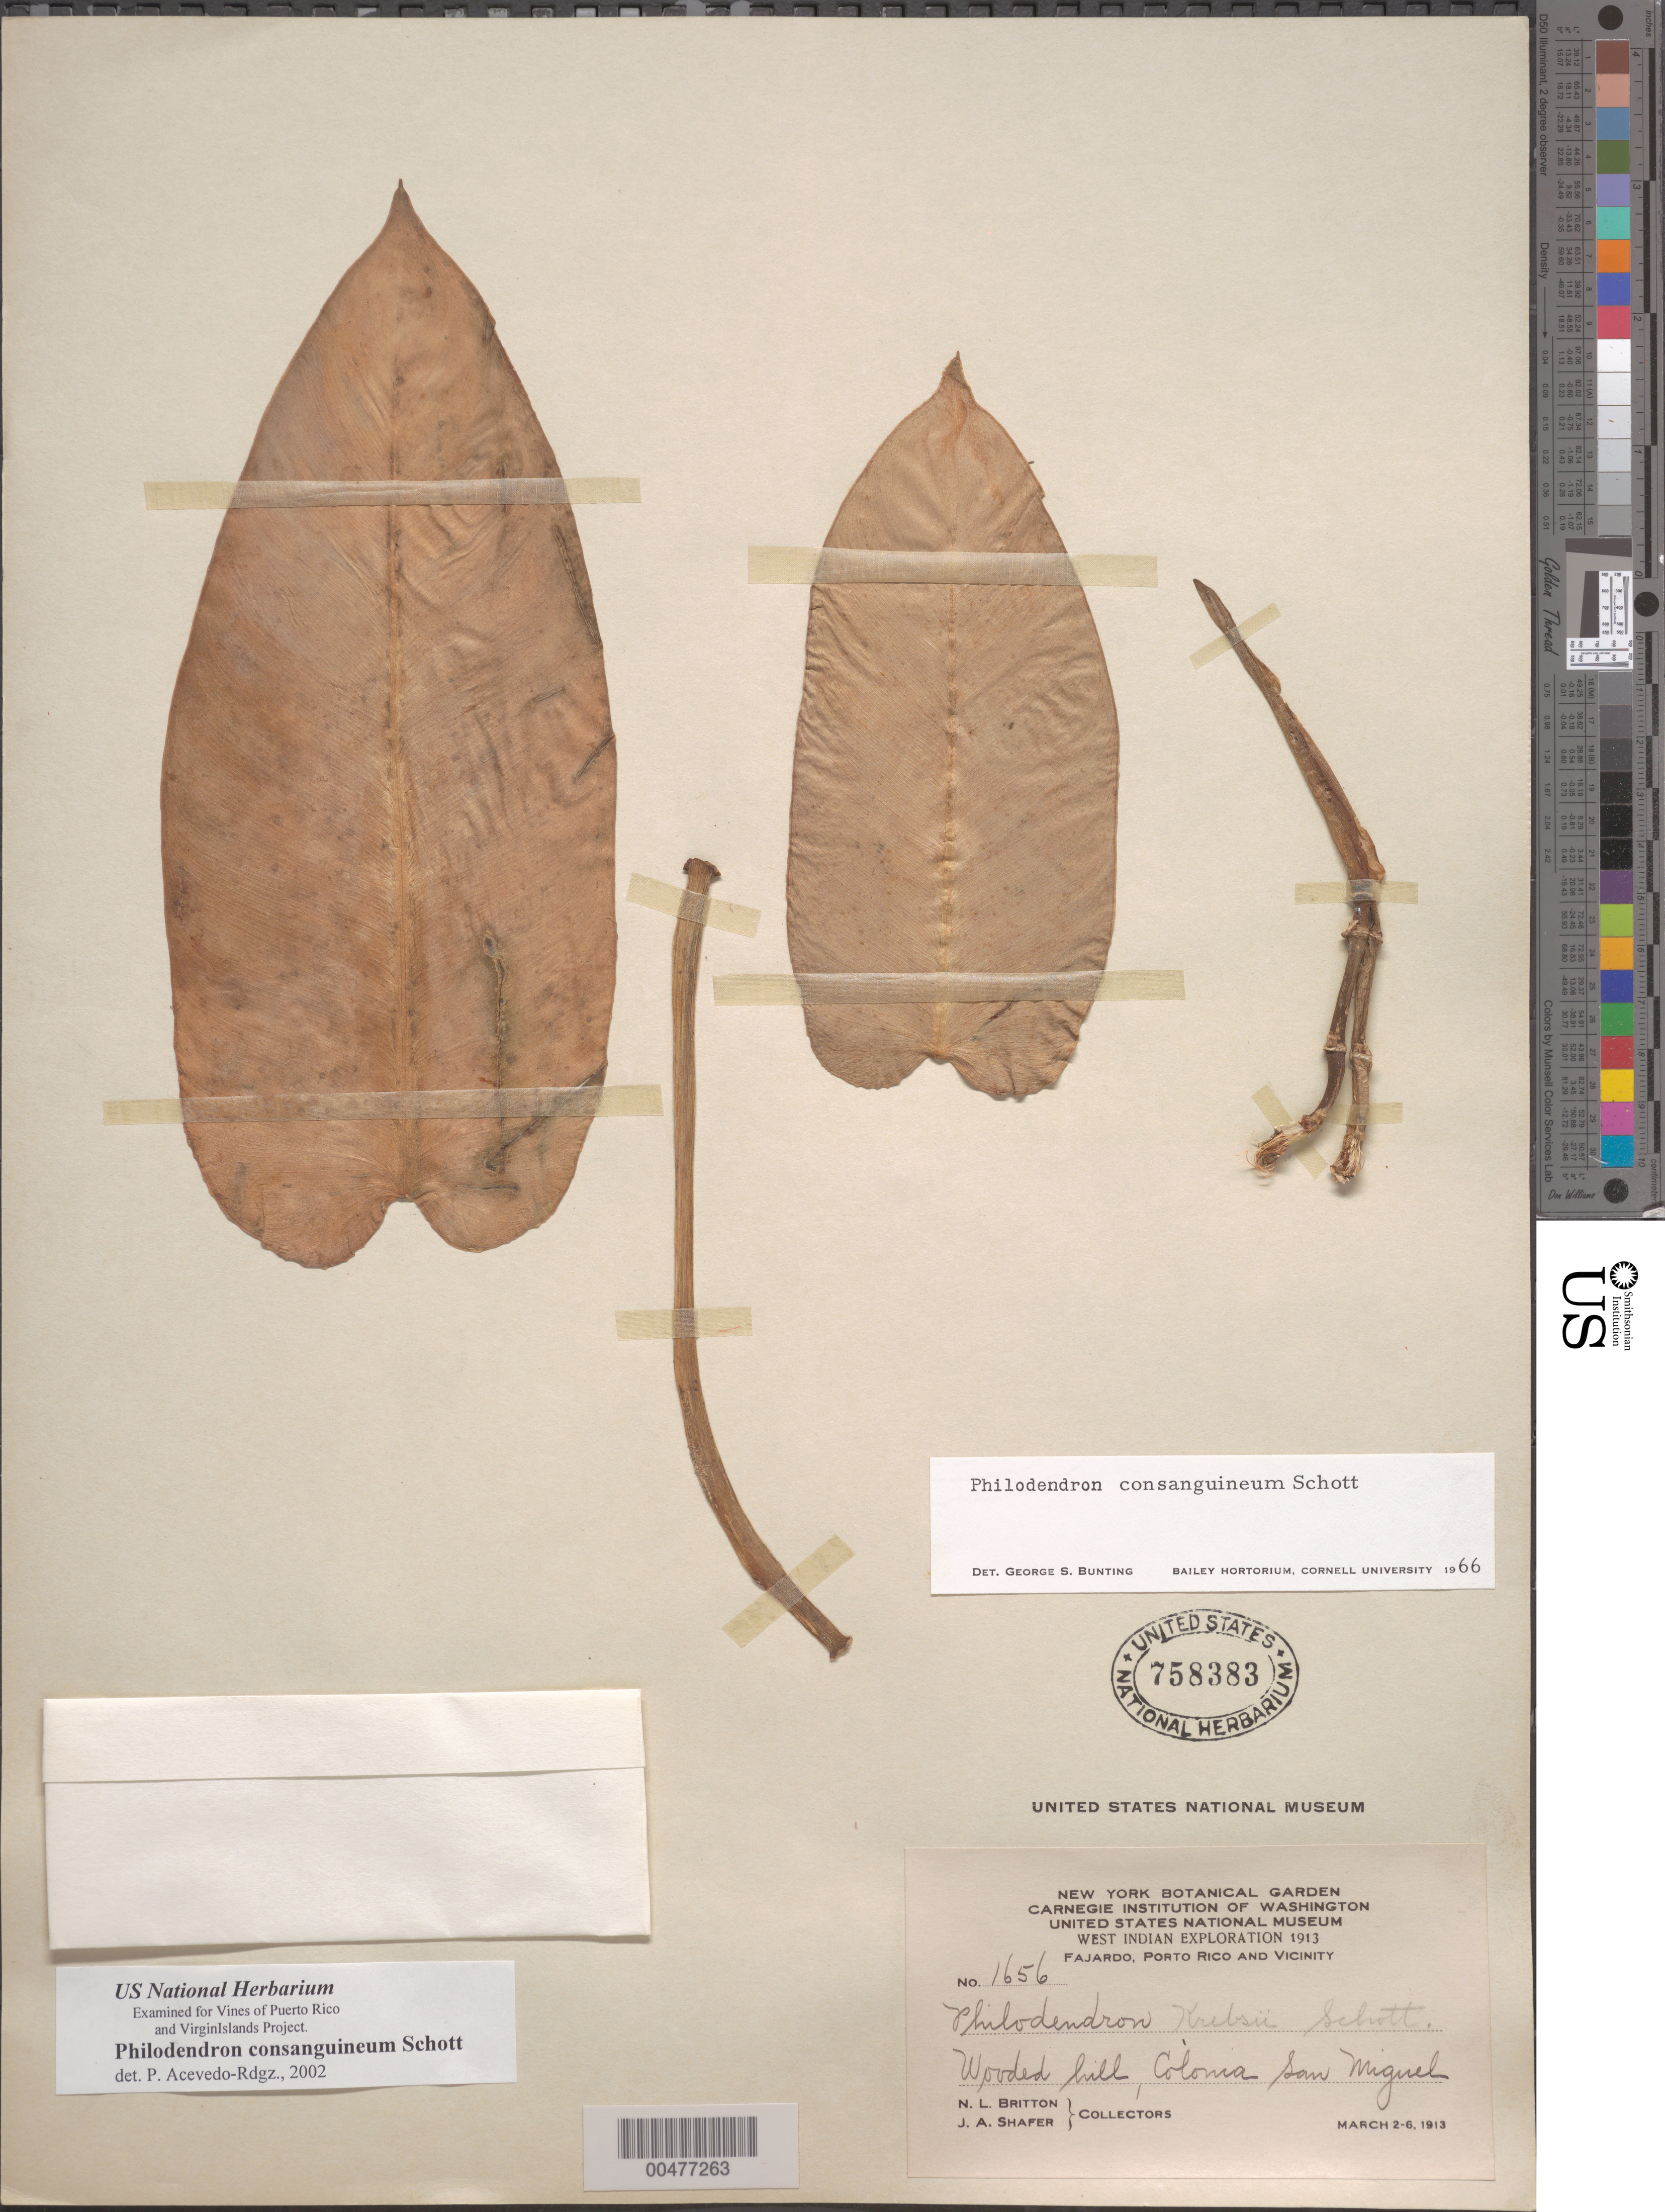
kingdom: Plantae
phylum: Tracheophyta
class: Liliopsida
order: Alismatales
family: Araceae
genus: Philodendron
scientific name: Philodendron consanguineum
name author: Schott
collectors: N. Britton & J. A. Shafer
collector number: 1656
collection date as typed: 02 Mar 1913 to 06 Mar 1913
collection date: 1913-03-02/1913-03-06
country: Puerto Rico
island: Greater Antilles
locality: Fajardo, Colima San Miguel. Wooded hill.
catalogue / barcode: US 758383